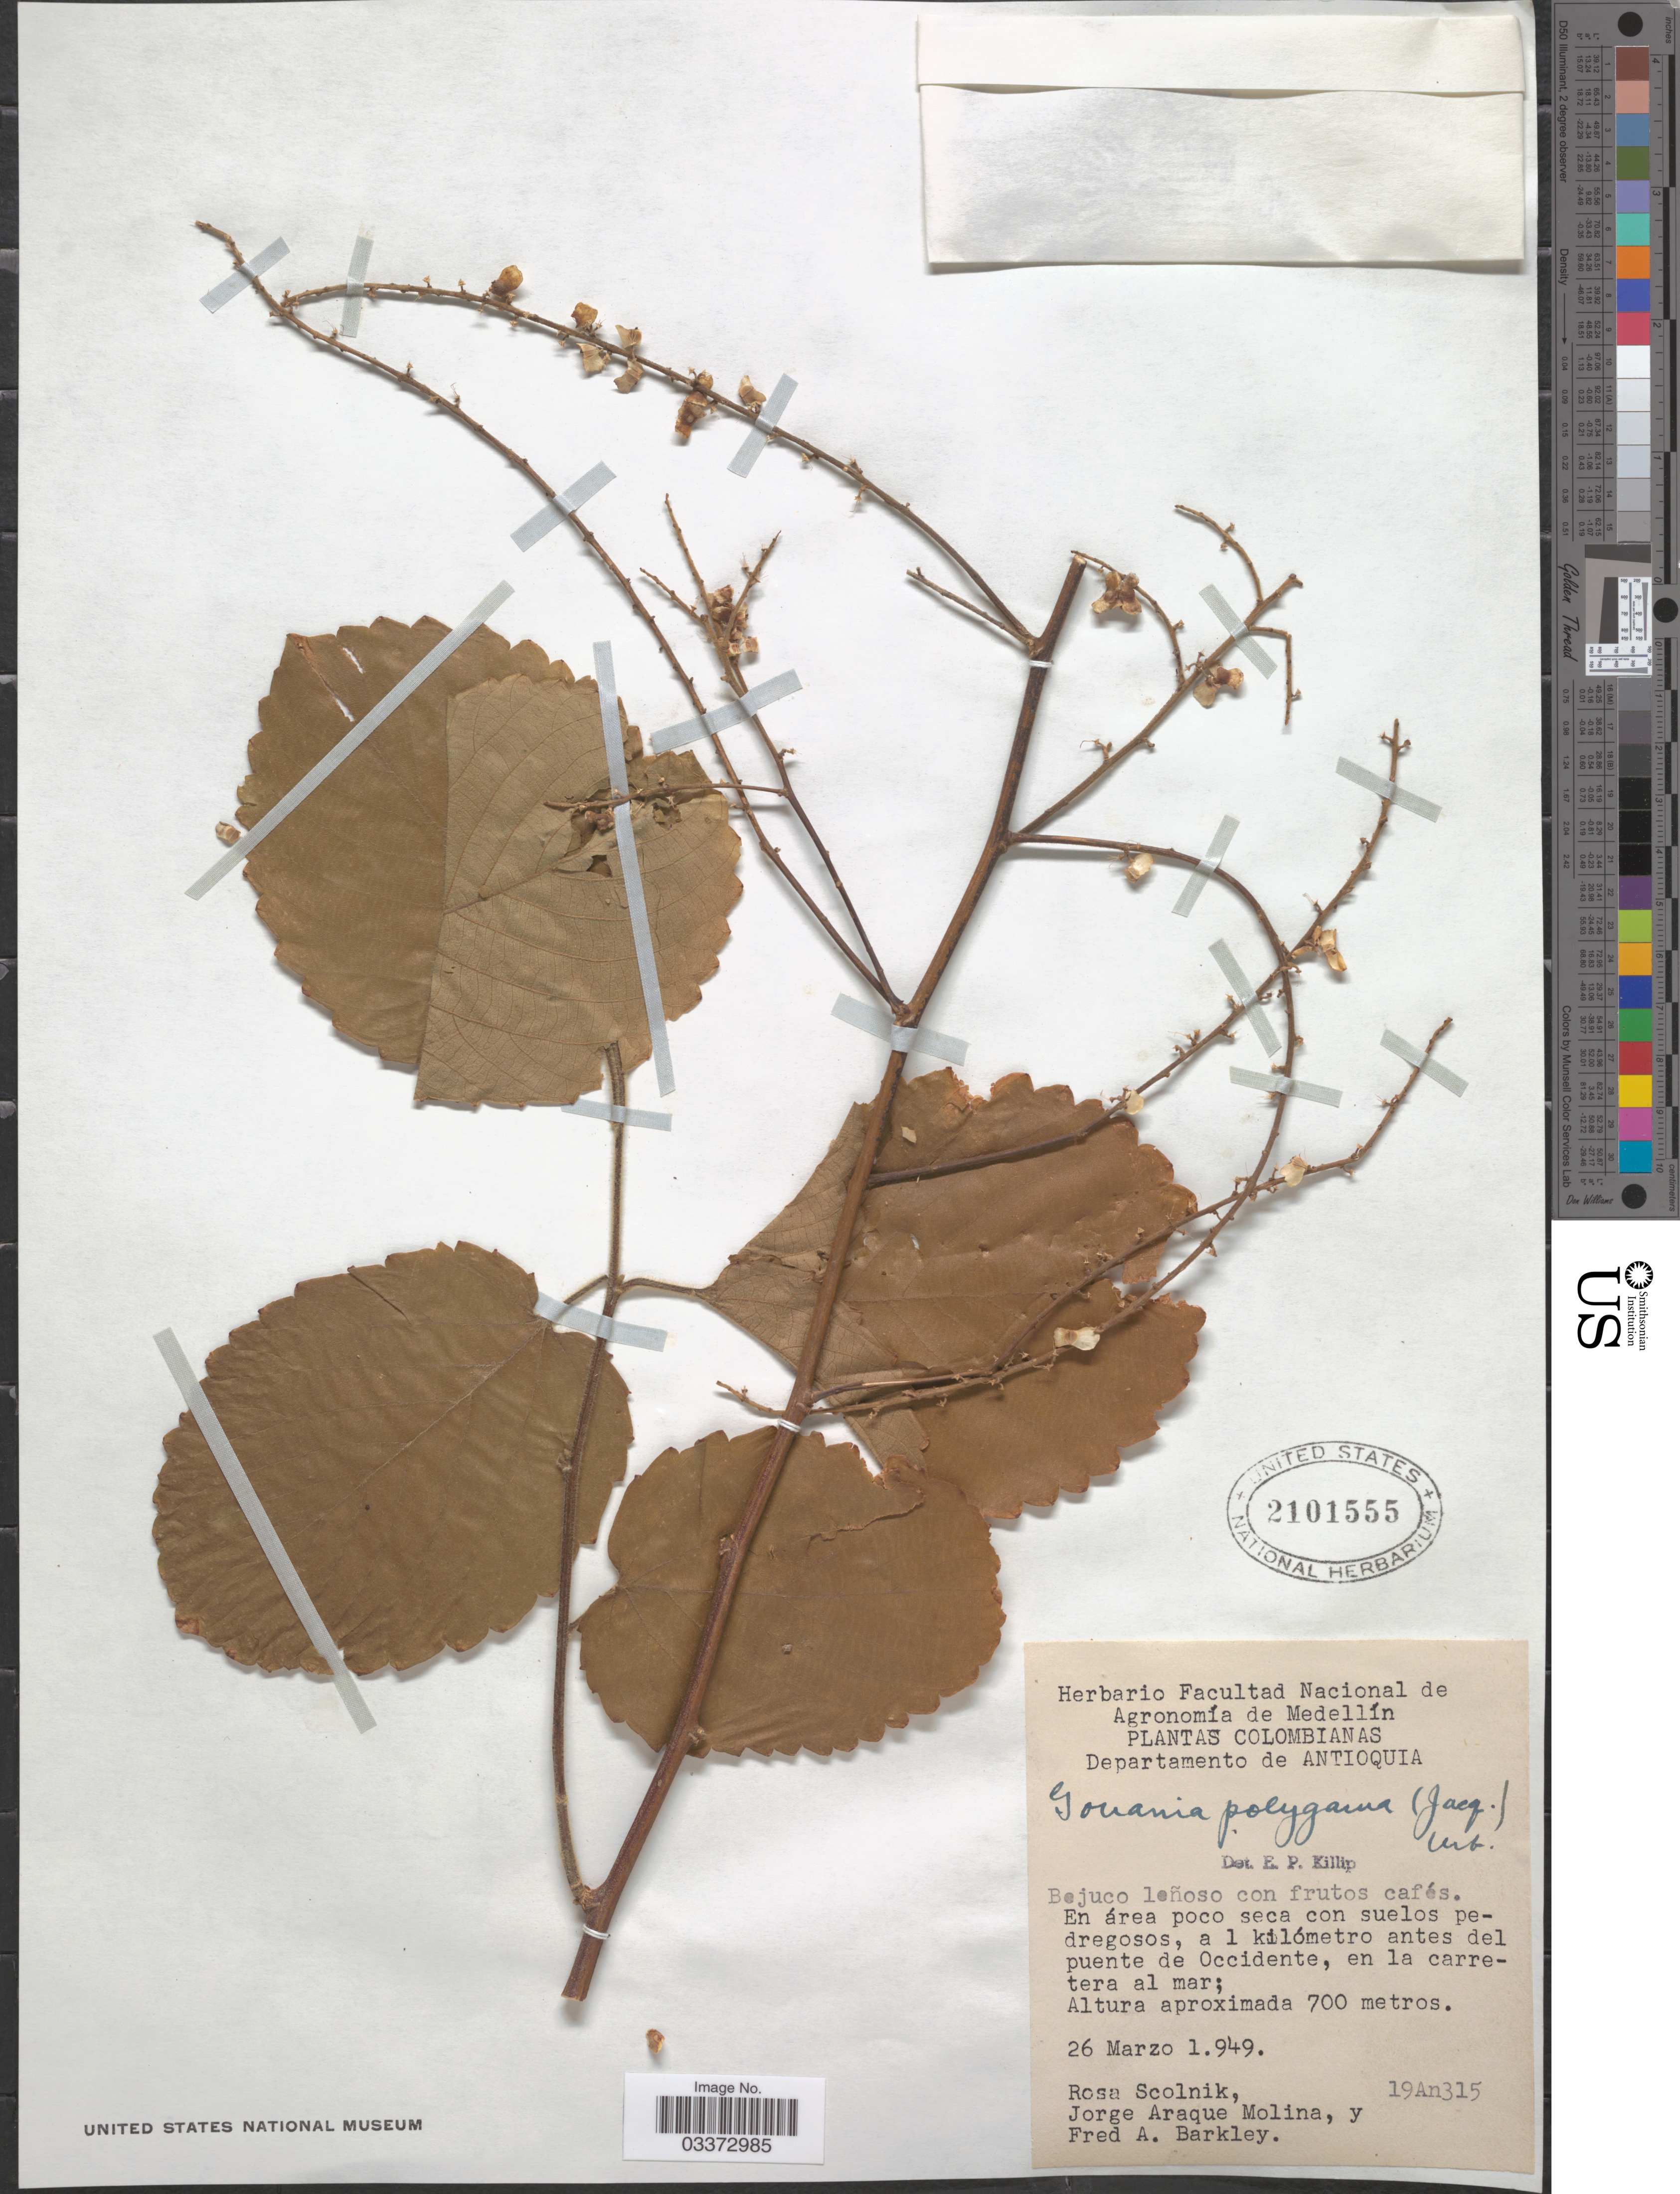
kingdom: Plantae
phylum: Tracheophyta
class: Magnoliopsida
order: Rosales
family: Rhamnaceae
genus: Gouania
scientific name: Gouania polygama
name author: (Jacq.) Urb.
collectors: R. Scolnik, J. Araque Molina & F. A. Barkley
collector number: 19An315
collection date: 1949-03-26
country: Colombia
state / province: Antioquia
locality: Departamento de Antioquia. En área poco seca con suelos pedregosos, a 1 kilómetro antes del puente de Occidente, en la carretera al mar.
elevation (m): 700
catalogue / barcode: US 2101555